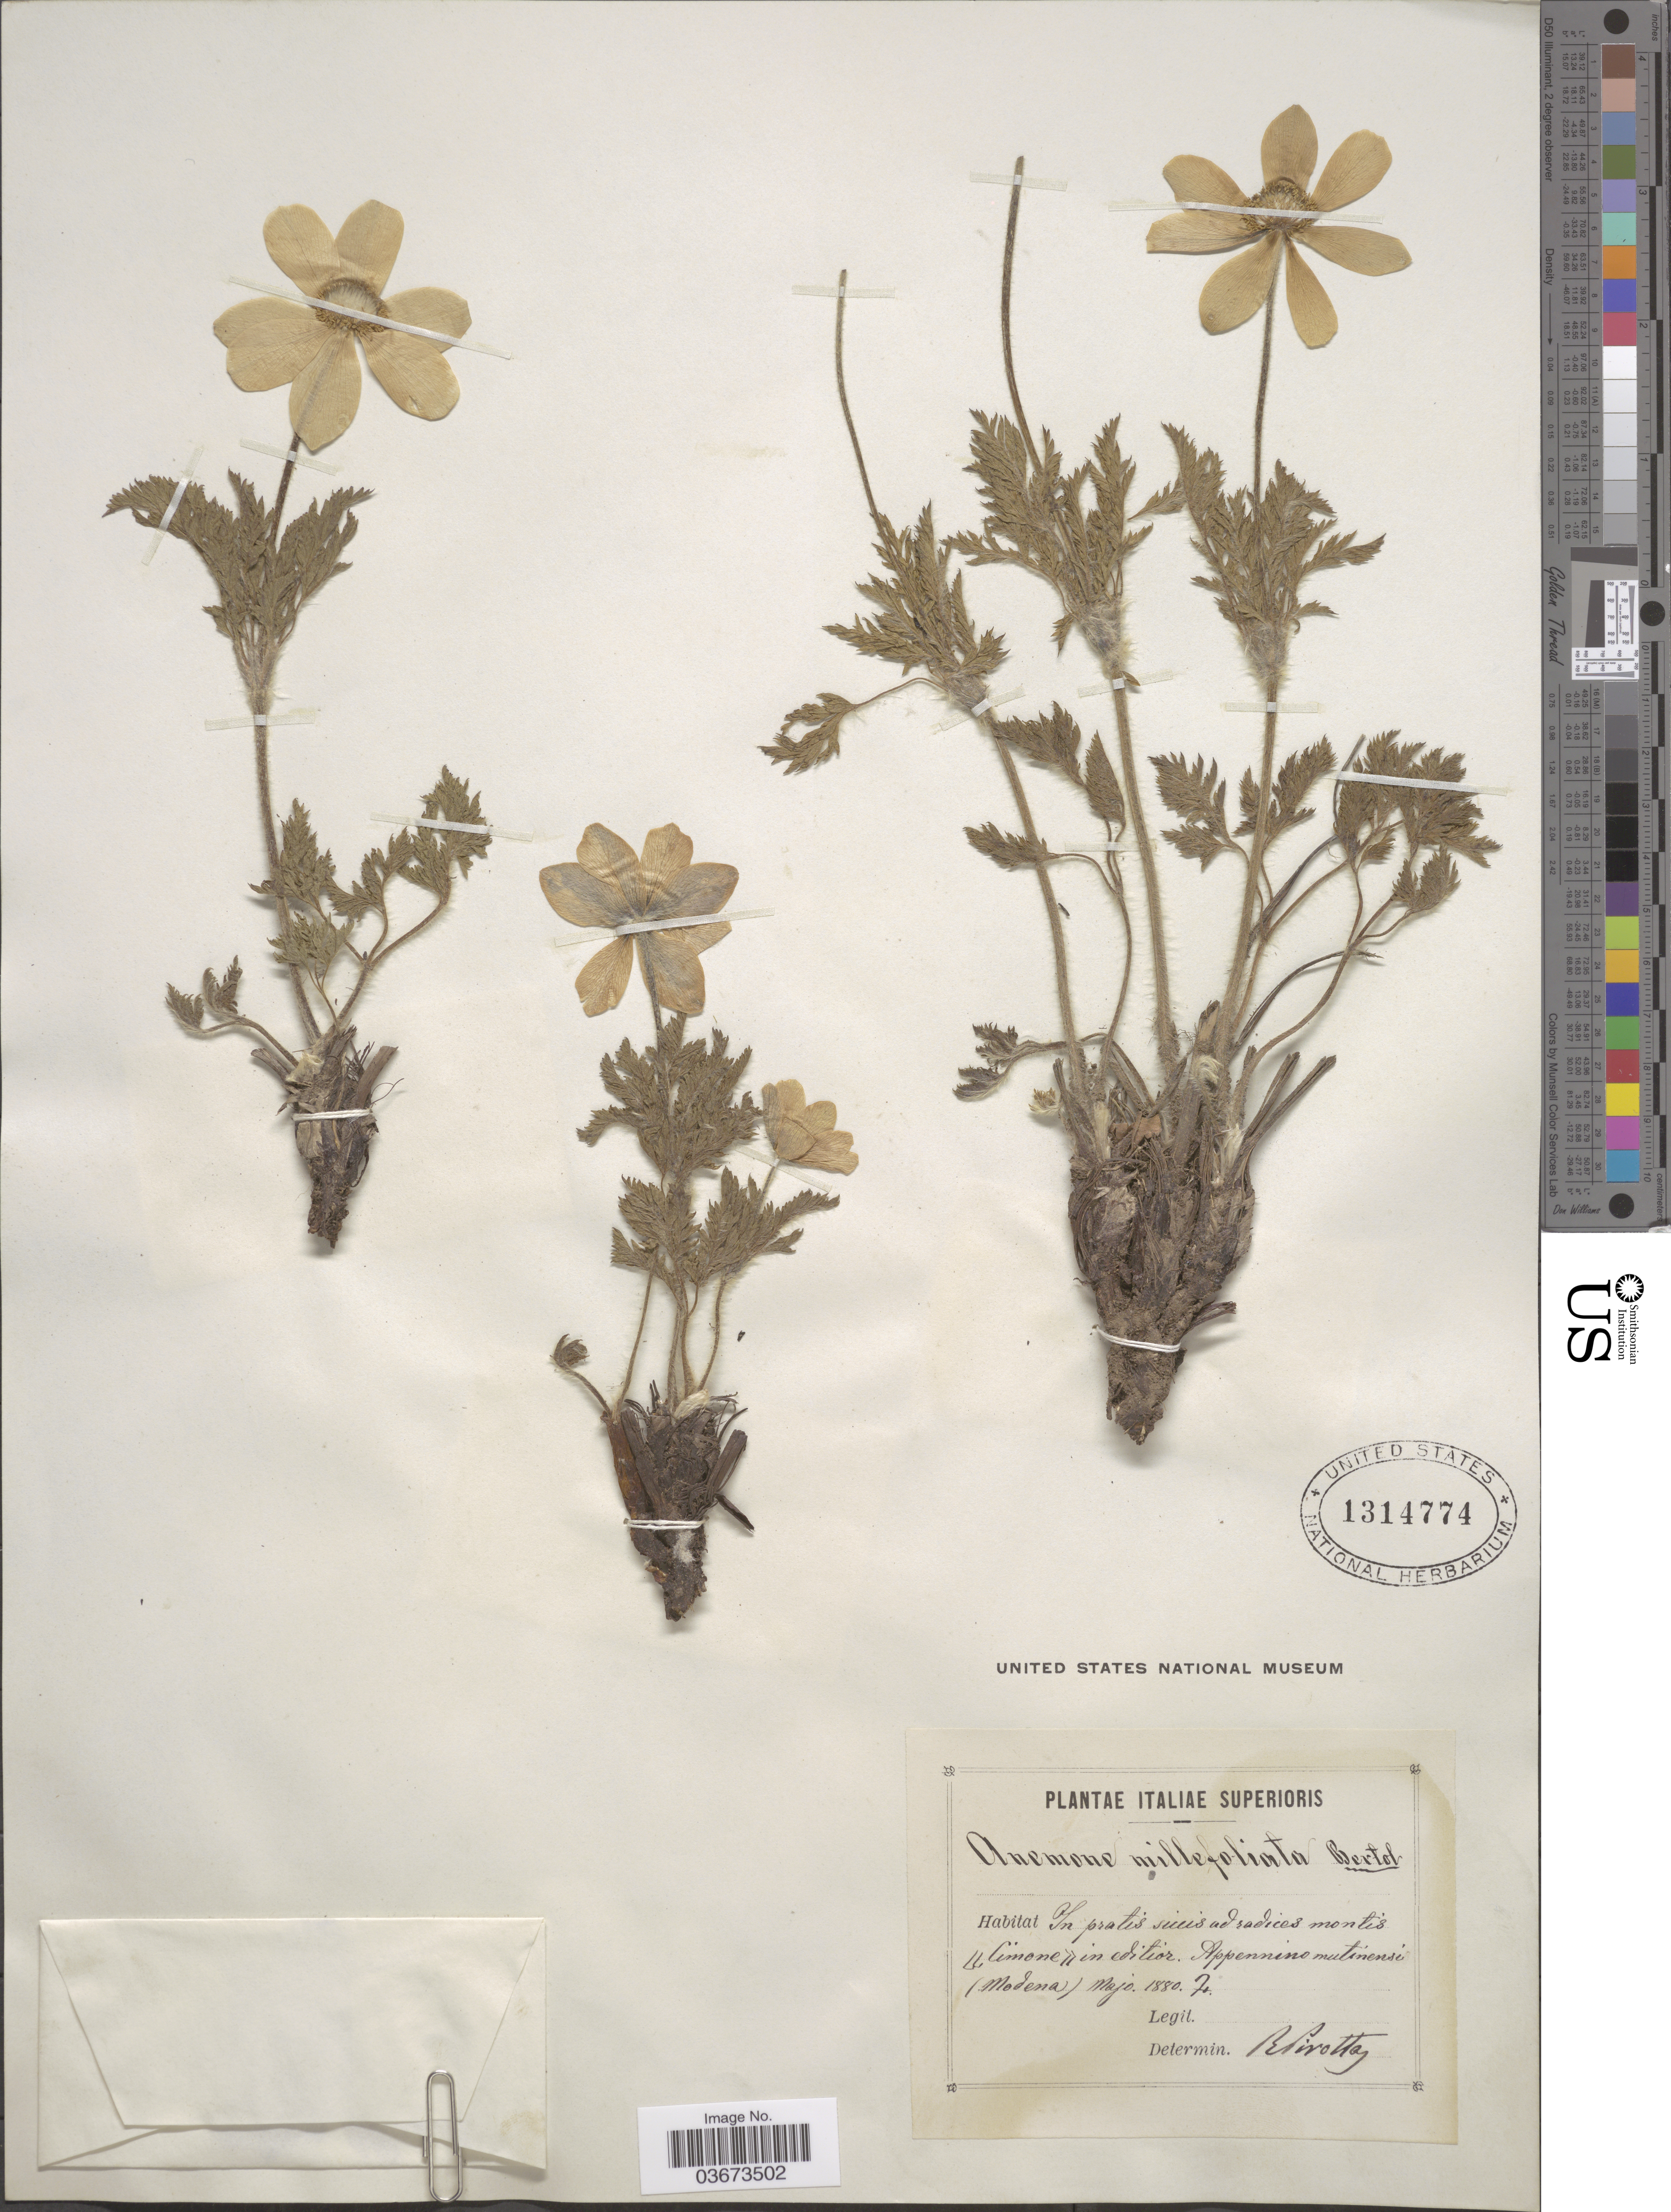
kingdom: Plantae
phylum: Tracheophyta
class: Magnoliopsida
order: Ranunculales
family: Ranunculaceae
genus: Anemone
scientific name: Anemone millefoliata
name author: Bertol.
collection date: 1880-05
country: Italy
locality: Montis «Cimone» in editior. (Modena).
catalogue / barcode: US 1314774